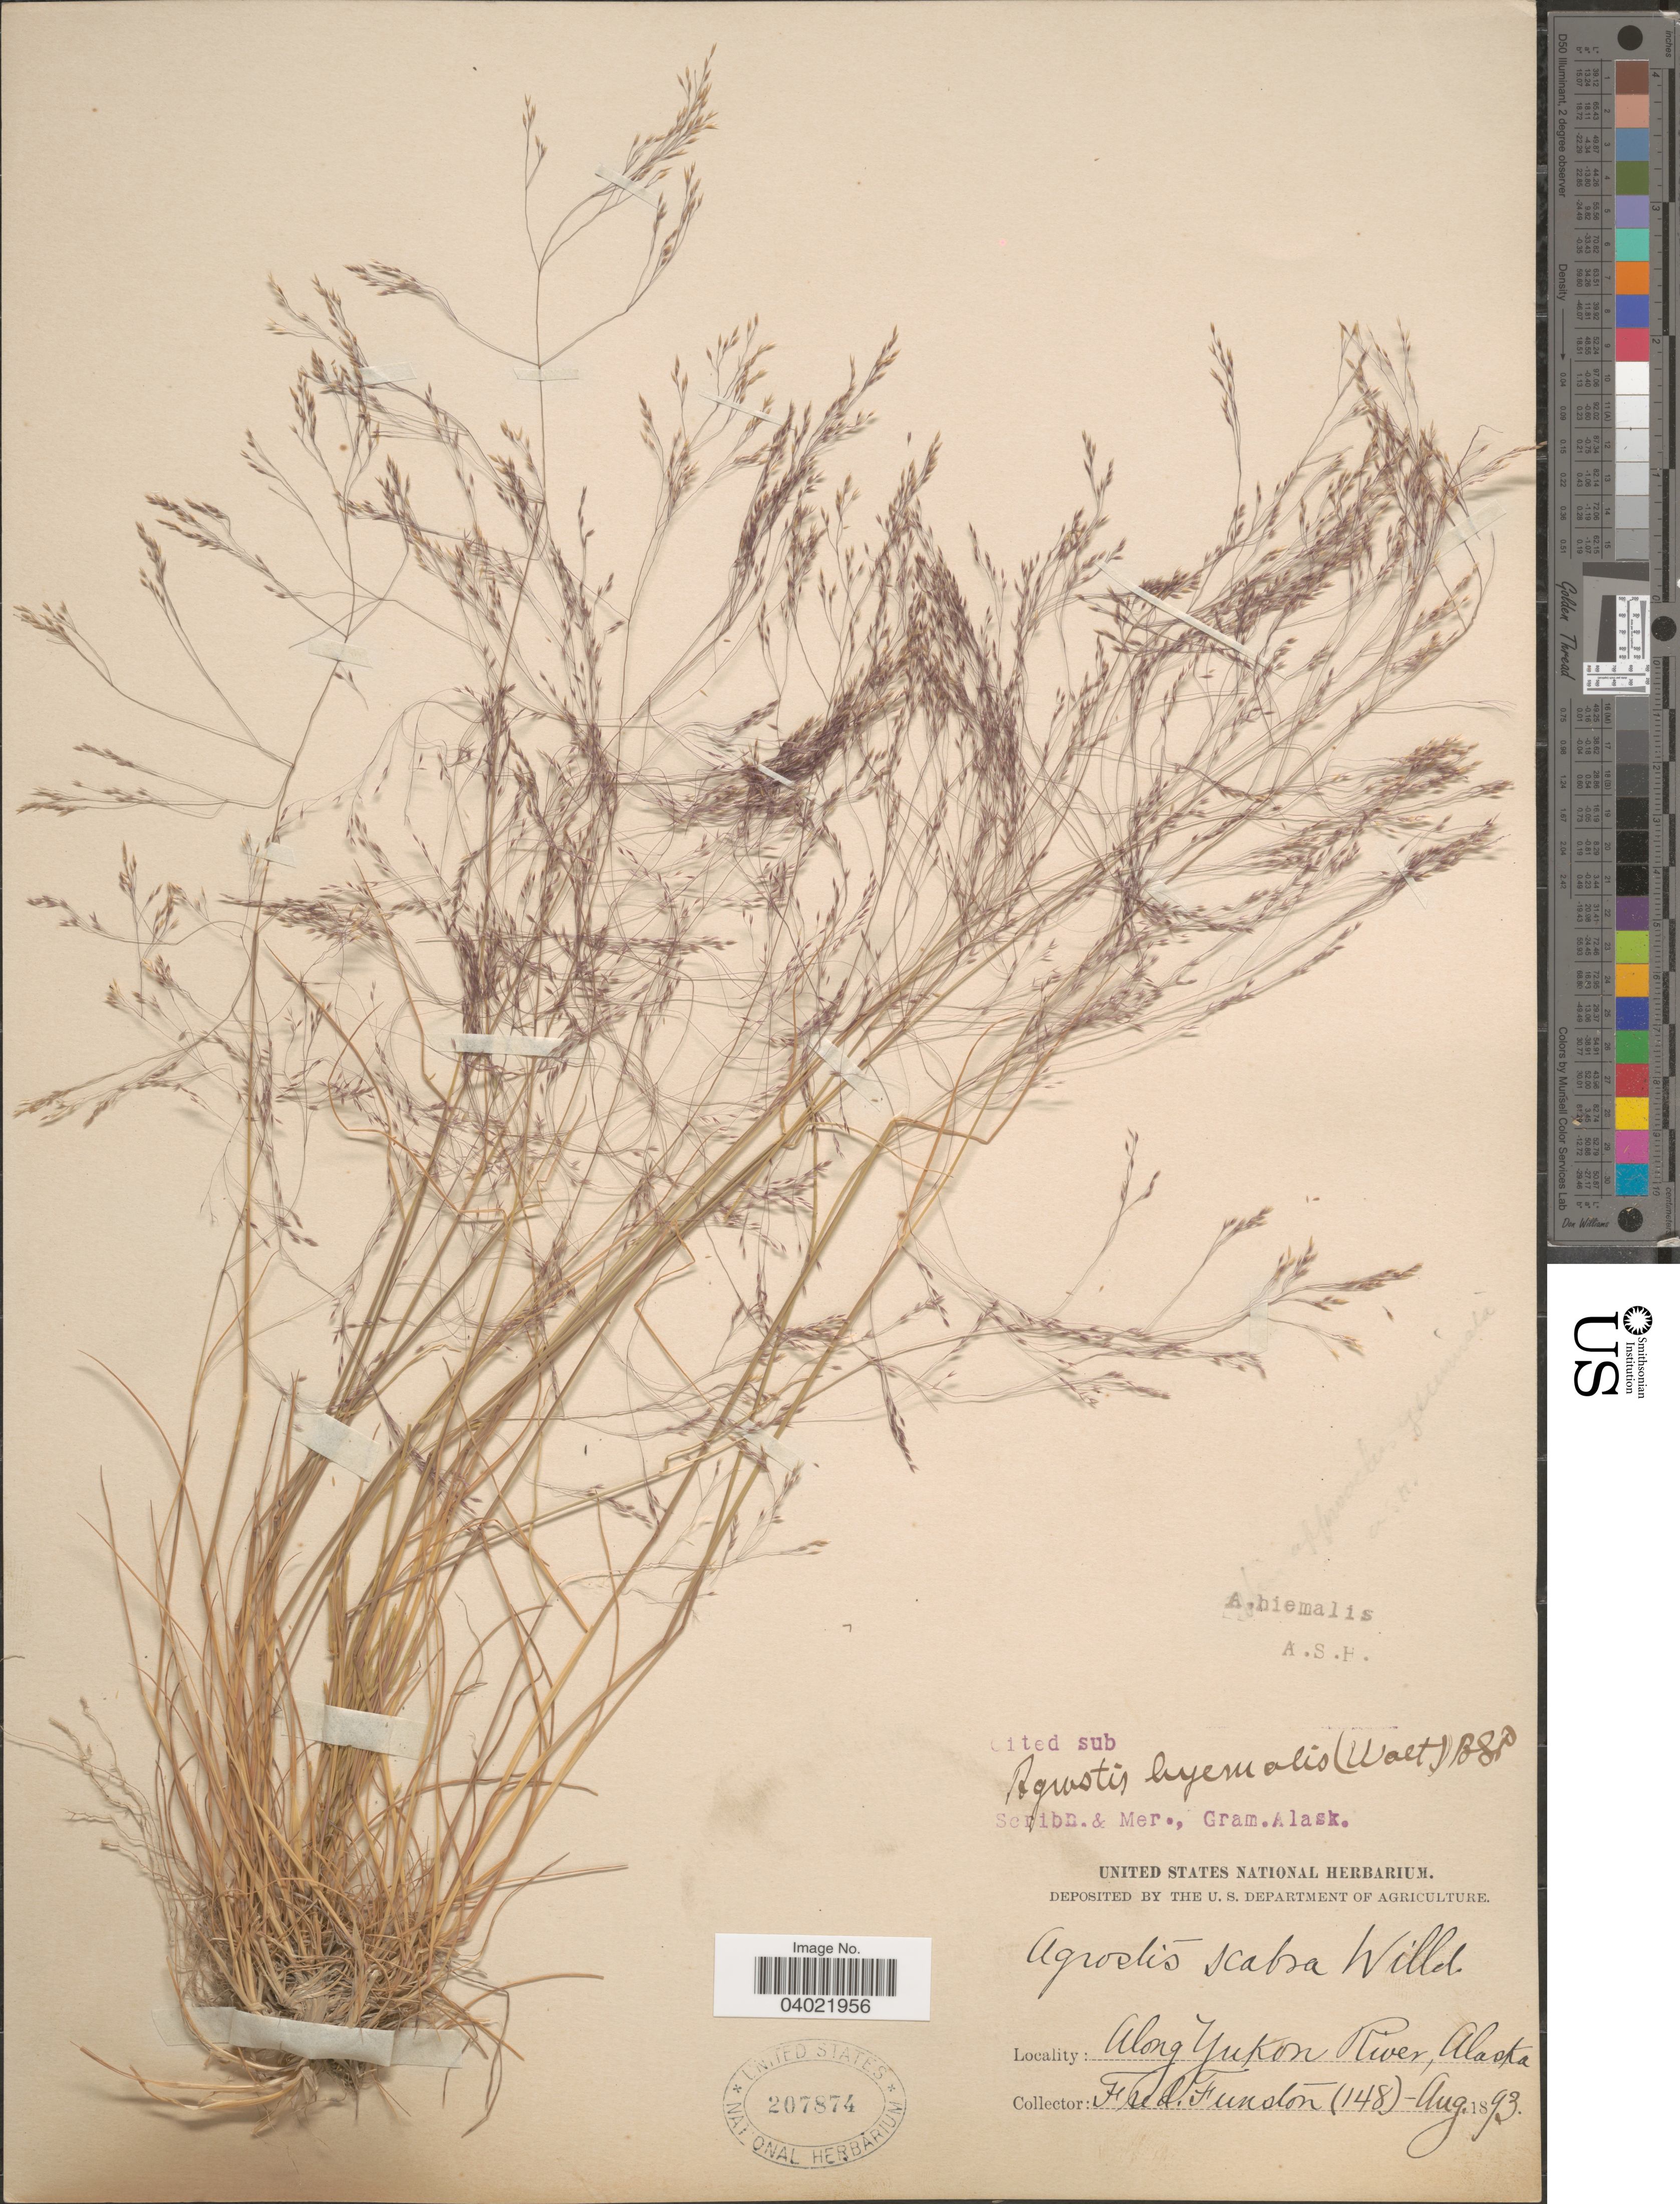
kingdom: Plantae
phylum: Tracheophyta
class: Liliopsida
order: Poales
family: Poaceae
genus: Agrostis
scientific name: Agrostis scabra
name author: Willd.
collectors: F. Funston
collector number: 148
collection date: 1893-08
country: United States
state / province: Alaska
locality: Along Yukon River.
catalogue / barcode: US 207874